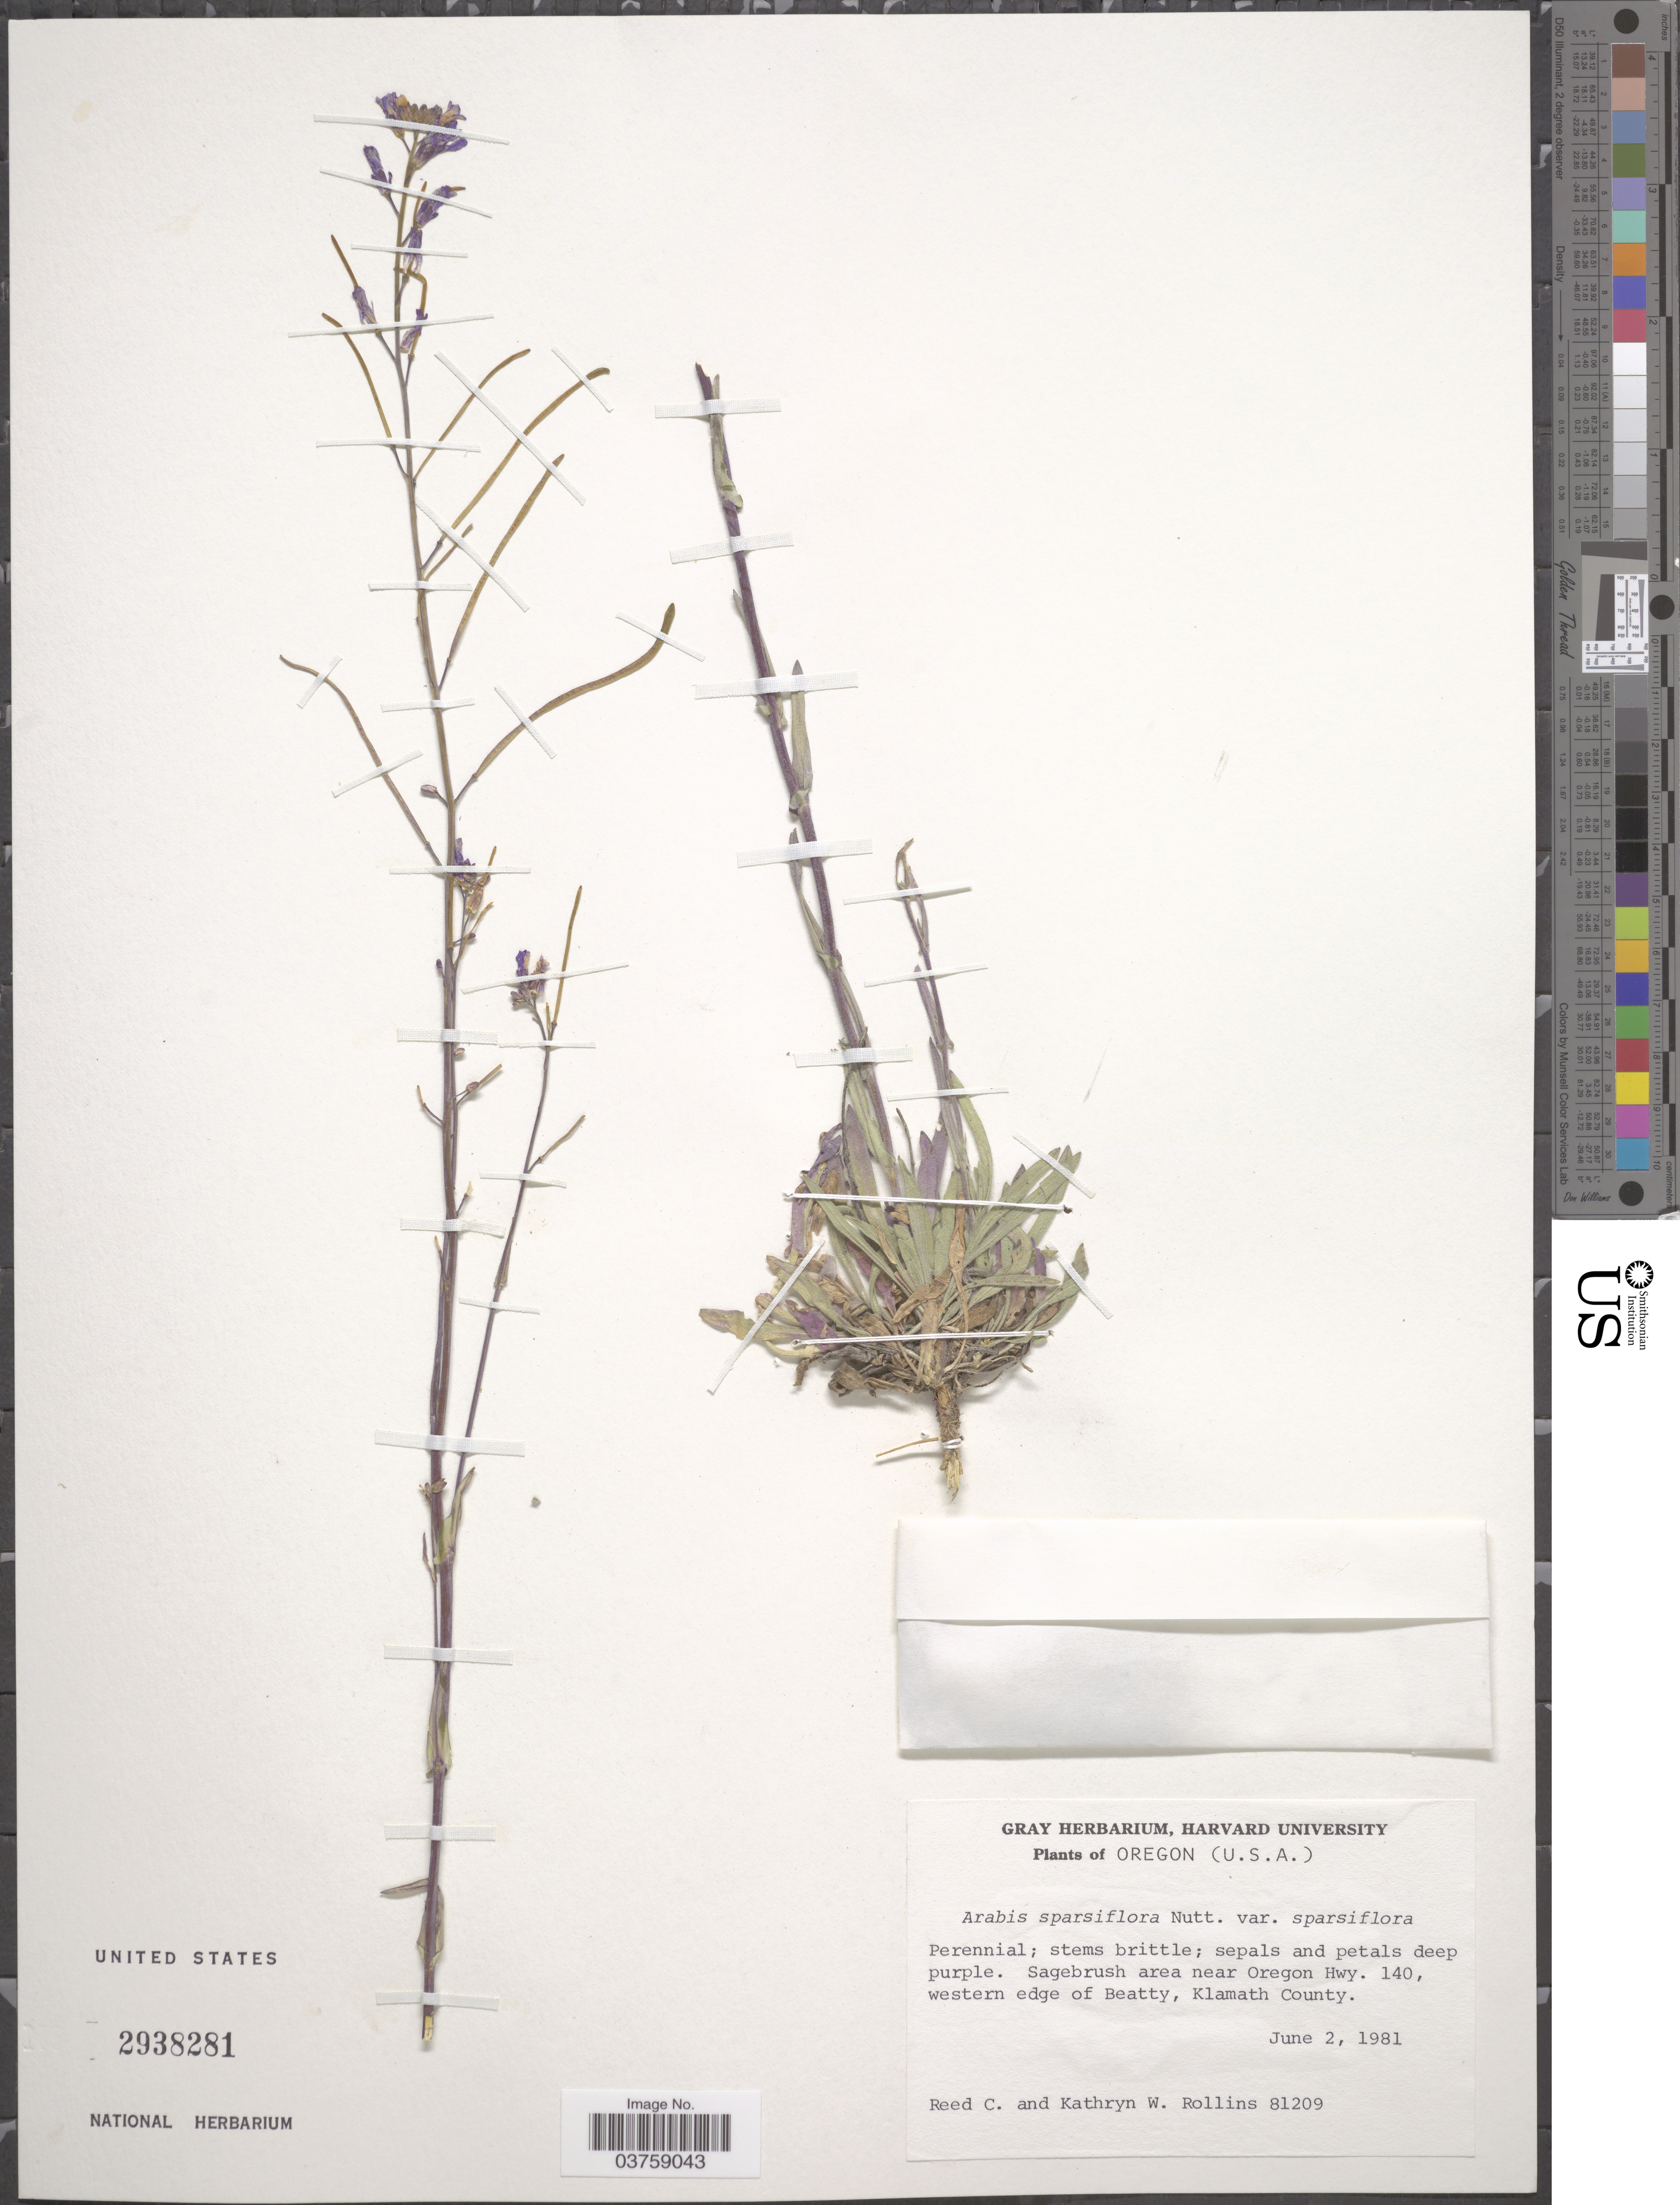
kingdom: Plantae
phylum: Tracheophyta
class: Magnoliopsida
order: Brassicales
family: Brassicaceae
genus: Arabis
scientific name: Arabis sparsiflora var. sparsiflora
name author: Nutt.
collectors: R. C. Rollins & K. W. Rollins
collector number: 81209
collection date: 1981-06-02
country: United States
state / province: Oregon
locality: Sagebrush area near Oregon Hwy. 140, western edge of Beatty, Klamath County.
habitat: sagebrush area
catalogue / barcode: US 2938281